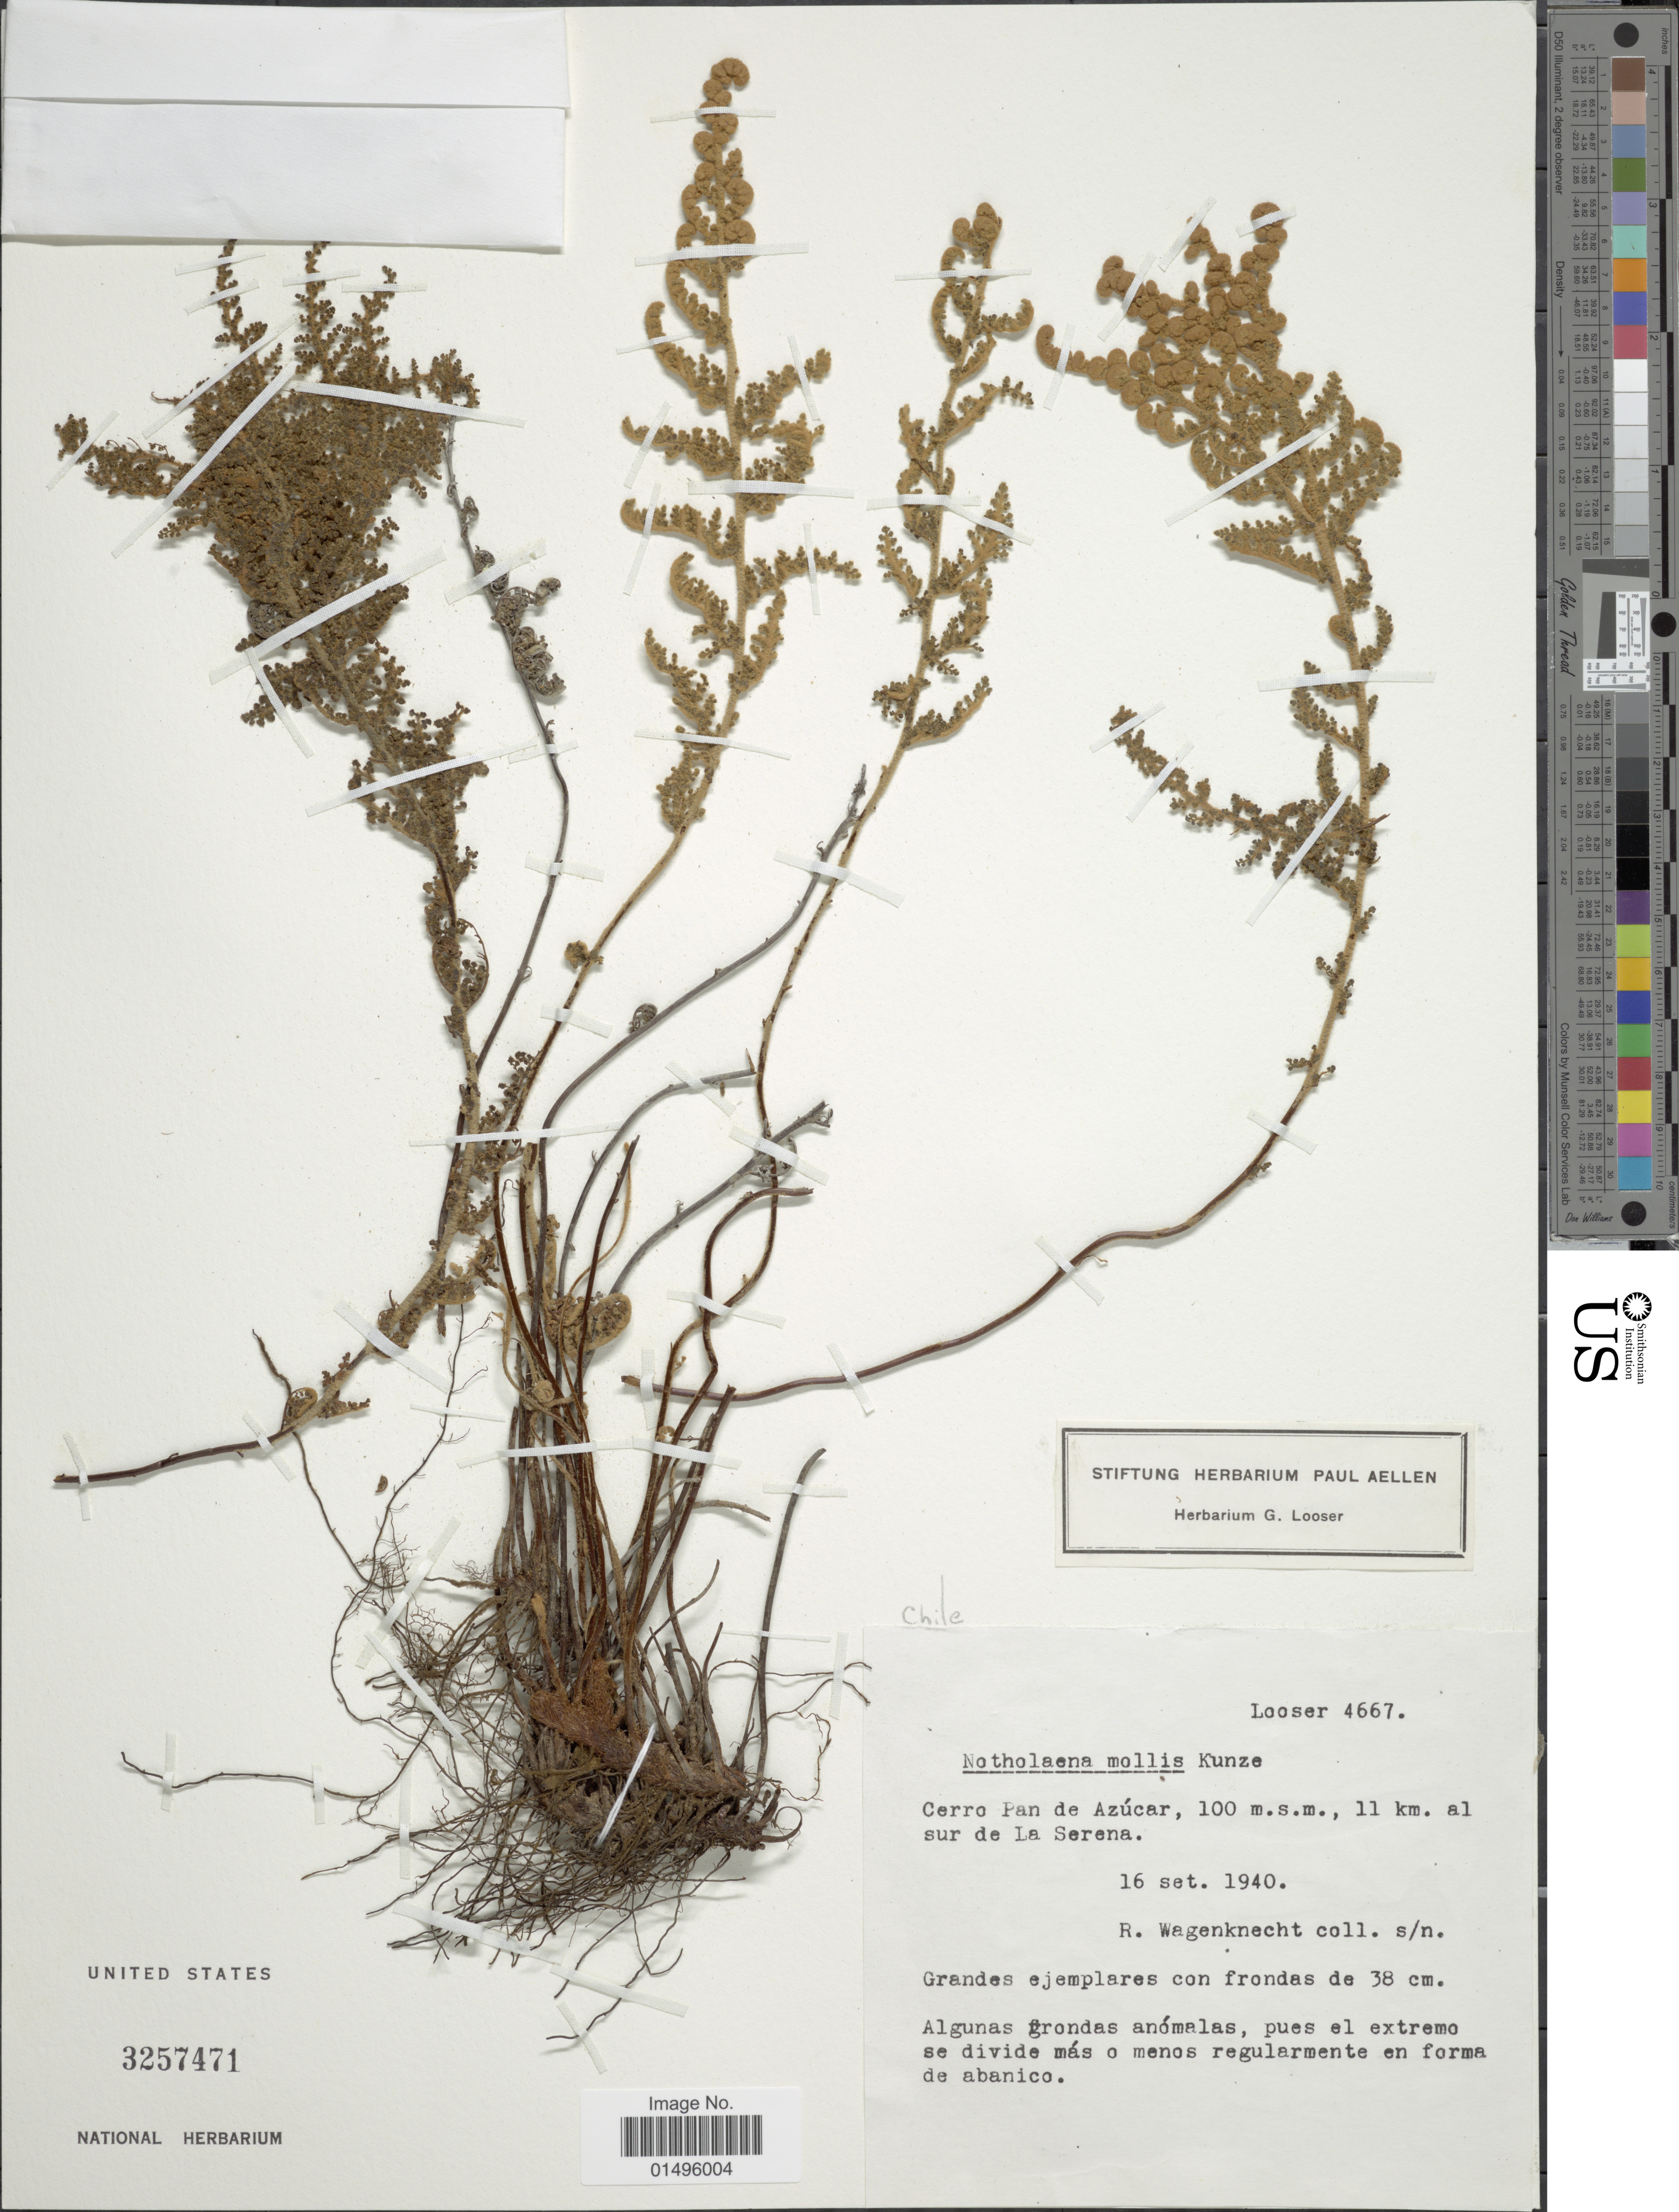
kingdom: Plantae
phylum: Tracheophyta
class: Polypodiopsida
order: Polypodiales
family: Pteridaceae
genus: Notholaena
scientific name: Notholaena mollis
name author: Kunze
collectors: R. Wagenknecht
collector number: Looser 4667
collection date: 1940-09-16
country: Chile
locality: Cerro Pan de Azucar, 11 km. al sur de La Serena.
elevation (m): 100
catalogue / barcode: US 3257471